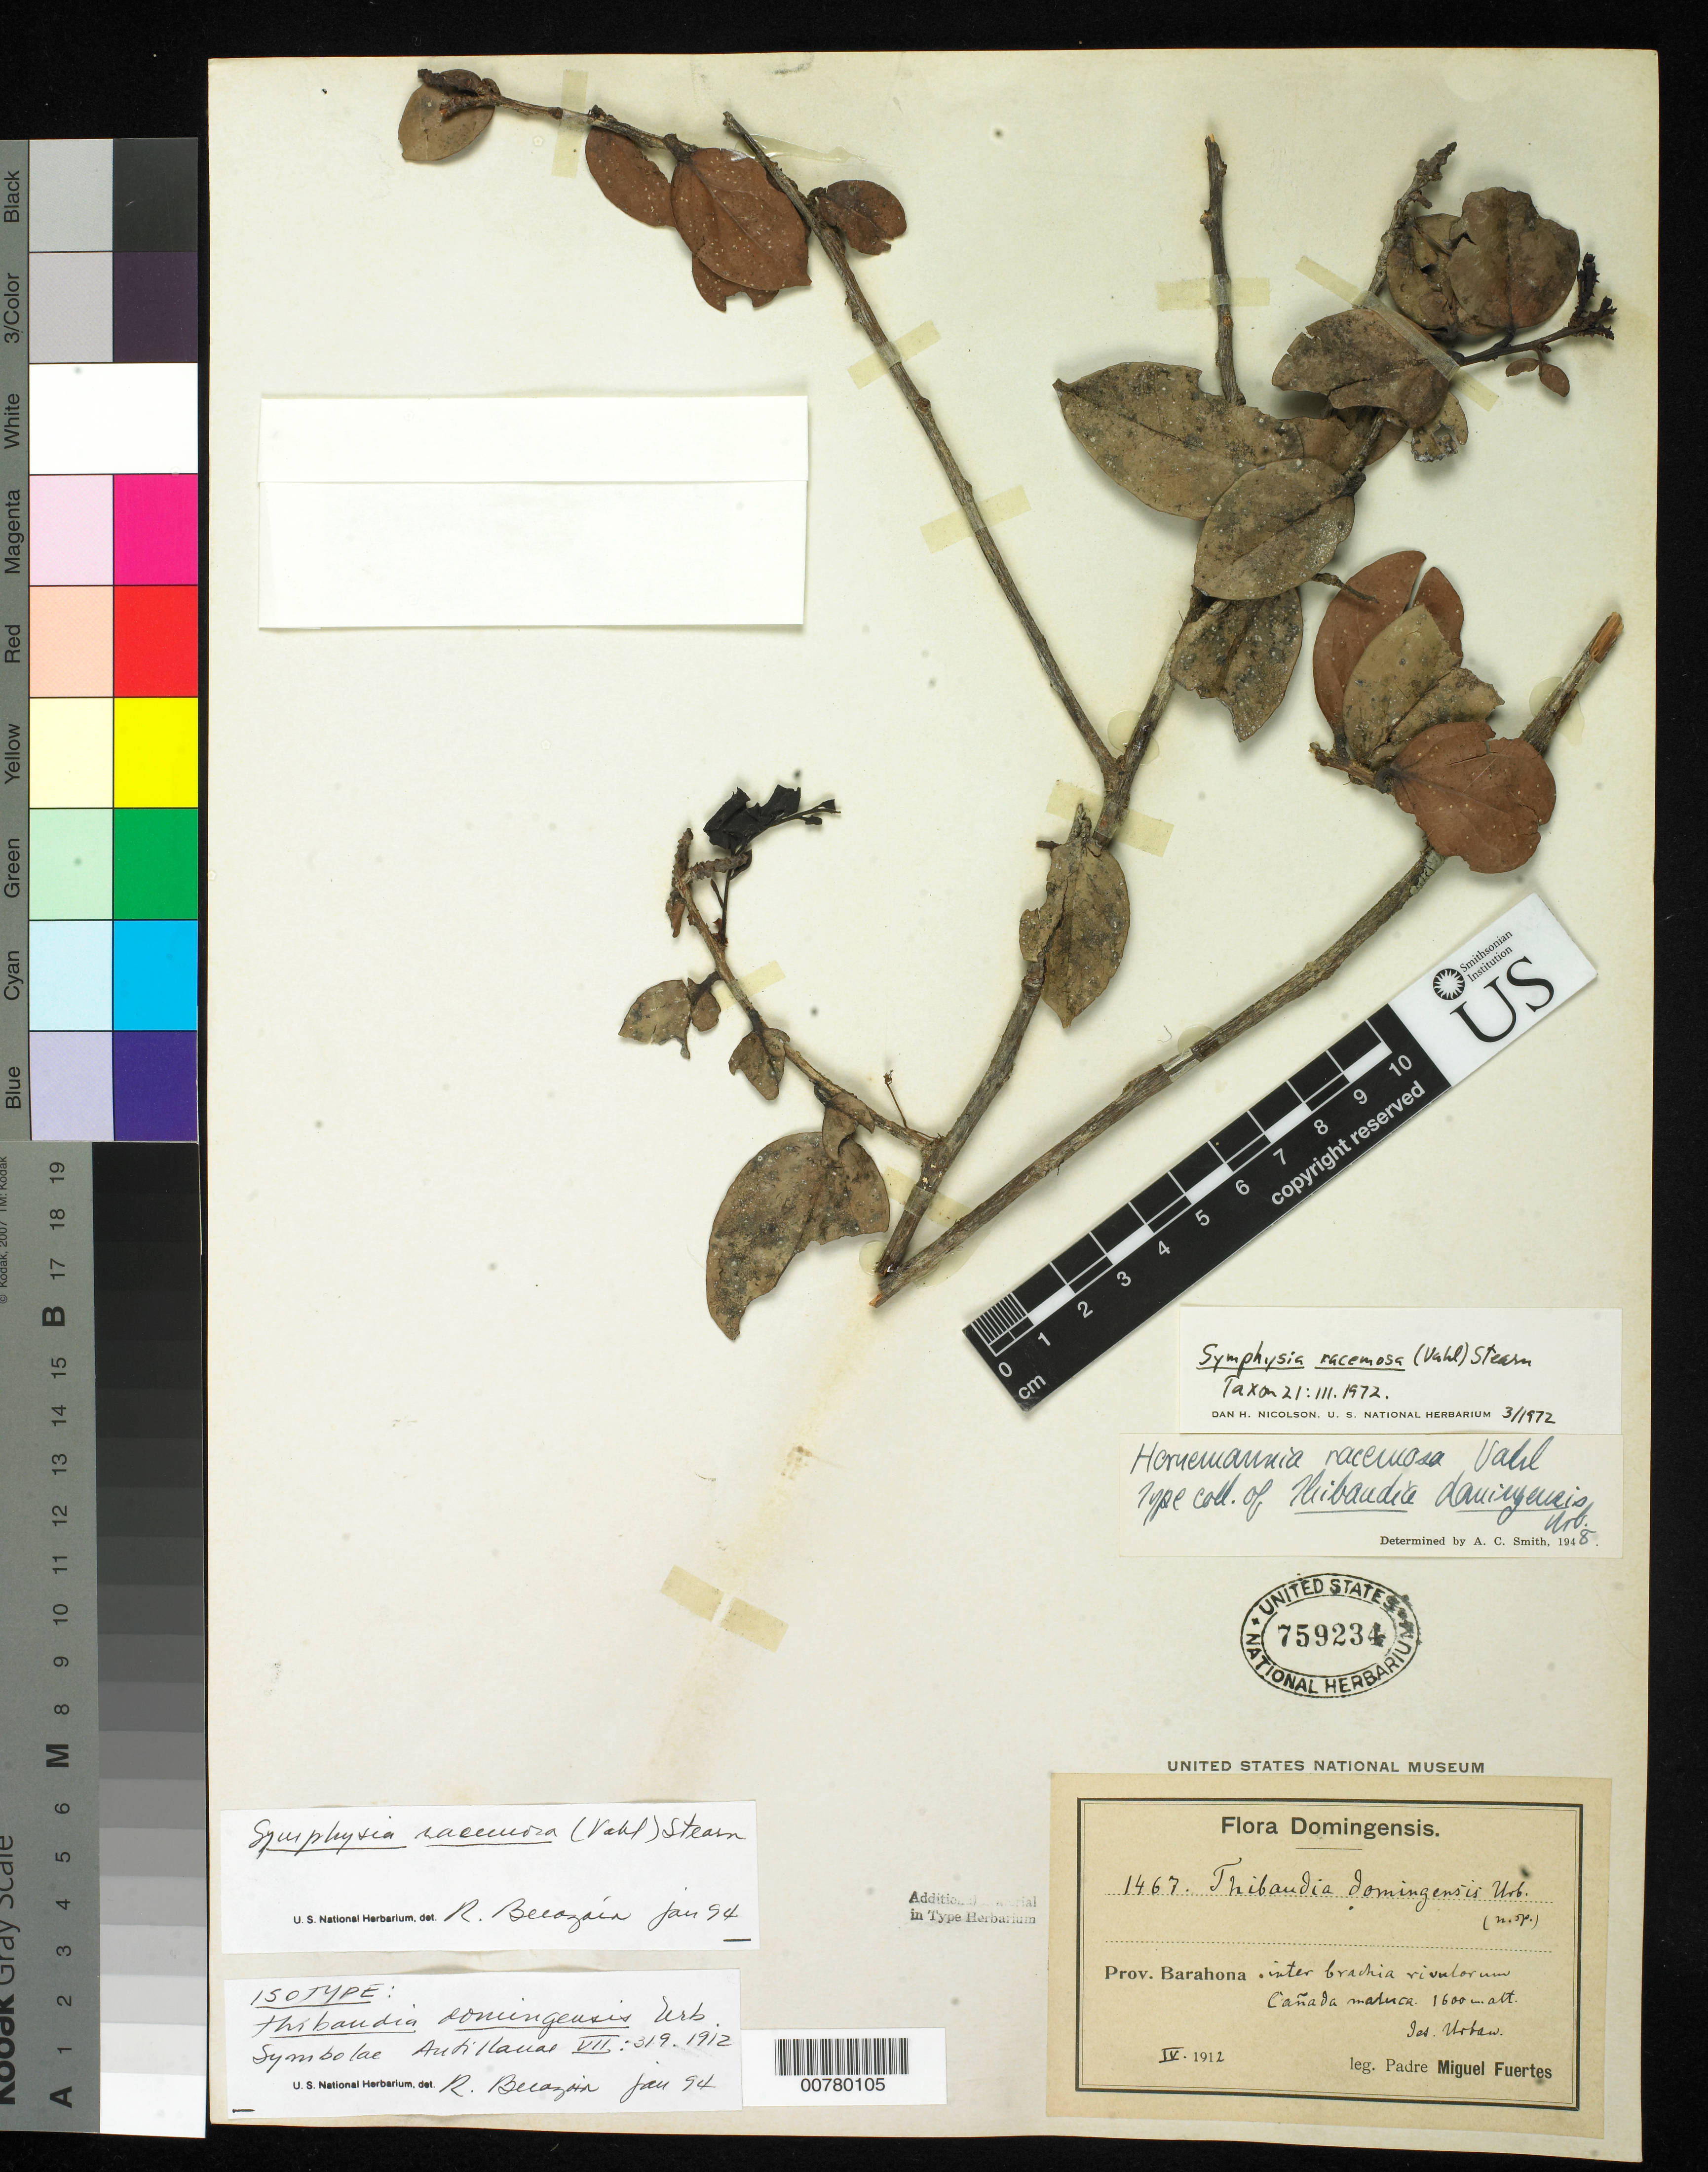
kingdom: Plantae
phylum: Tracheophyta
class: Magnoliopsida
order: Ericales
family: Ericaceae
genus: Thibaudia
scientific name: Thibaudia domingensis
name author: Urb.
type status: Isotype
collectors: M. D. Fuertes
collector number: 1467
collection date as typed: Apr 1912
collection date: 1912-04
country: Dominican Republic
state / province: Barahona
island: Hispaniola Island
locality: Canada Maluca.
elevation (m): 1600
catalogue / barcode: US 759234